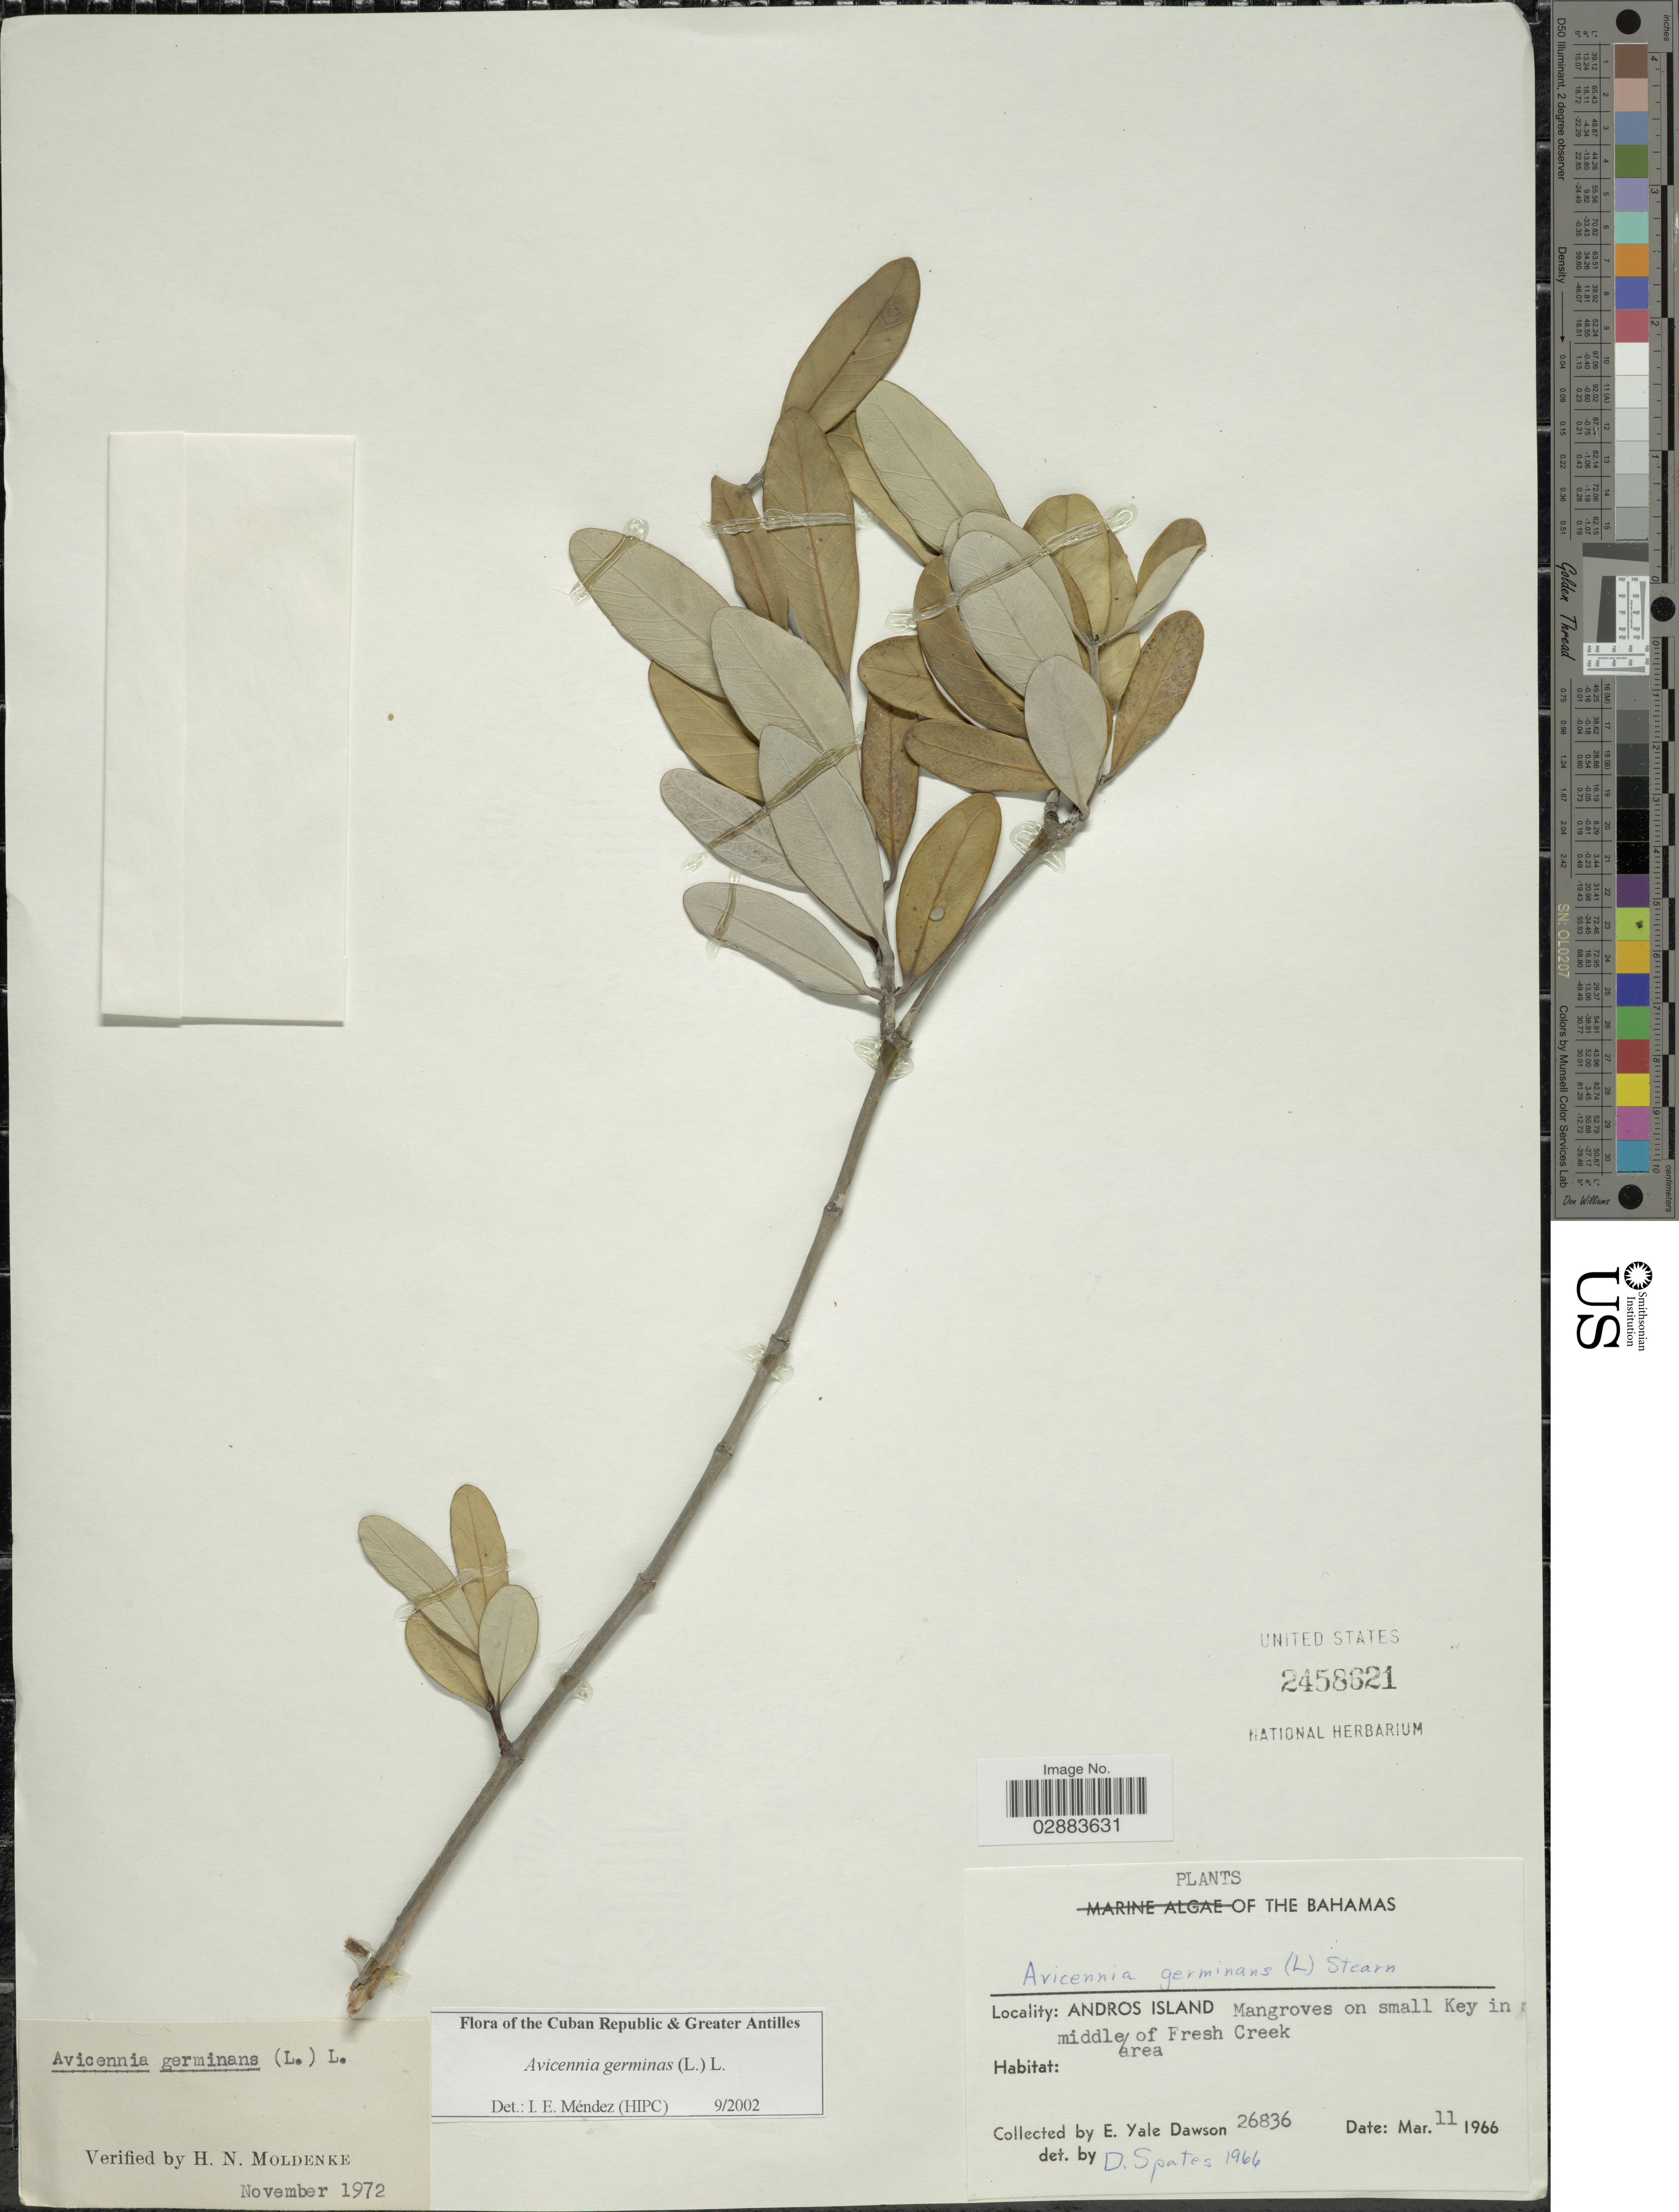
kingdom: Plantae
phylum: Tracheophyta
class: Magnoliopsida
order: Lamiales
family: Acanthaceae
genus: Avicennia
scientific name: Avicennia germinans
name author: (L.) L.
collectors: N. Yensen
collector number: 26836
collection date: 1966-03-11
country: Bahamas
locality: Andros Island. Mangroves on small Key in middle area of Fresh Creek.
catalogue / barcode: US 2458621